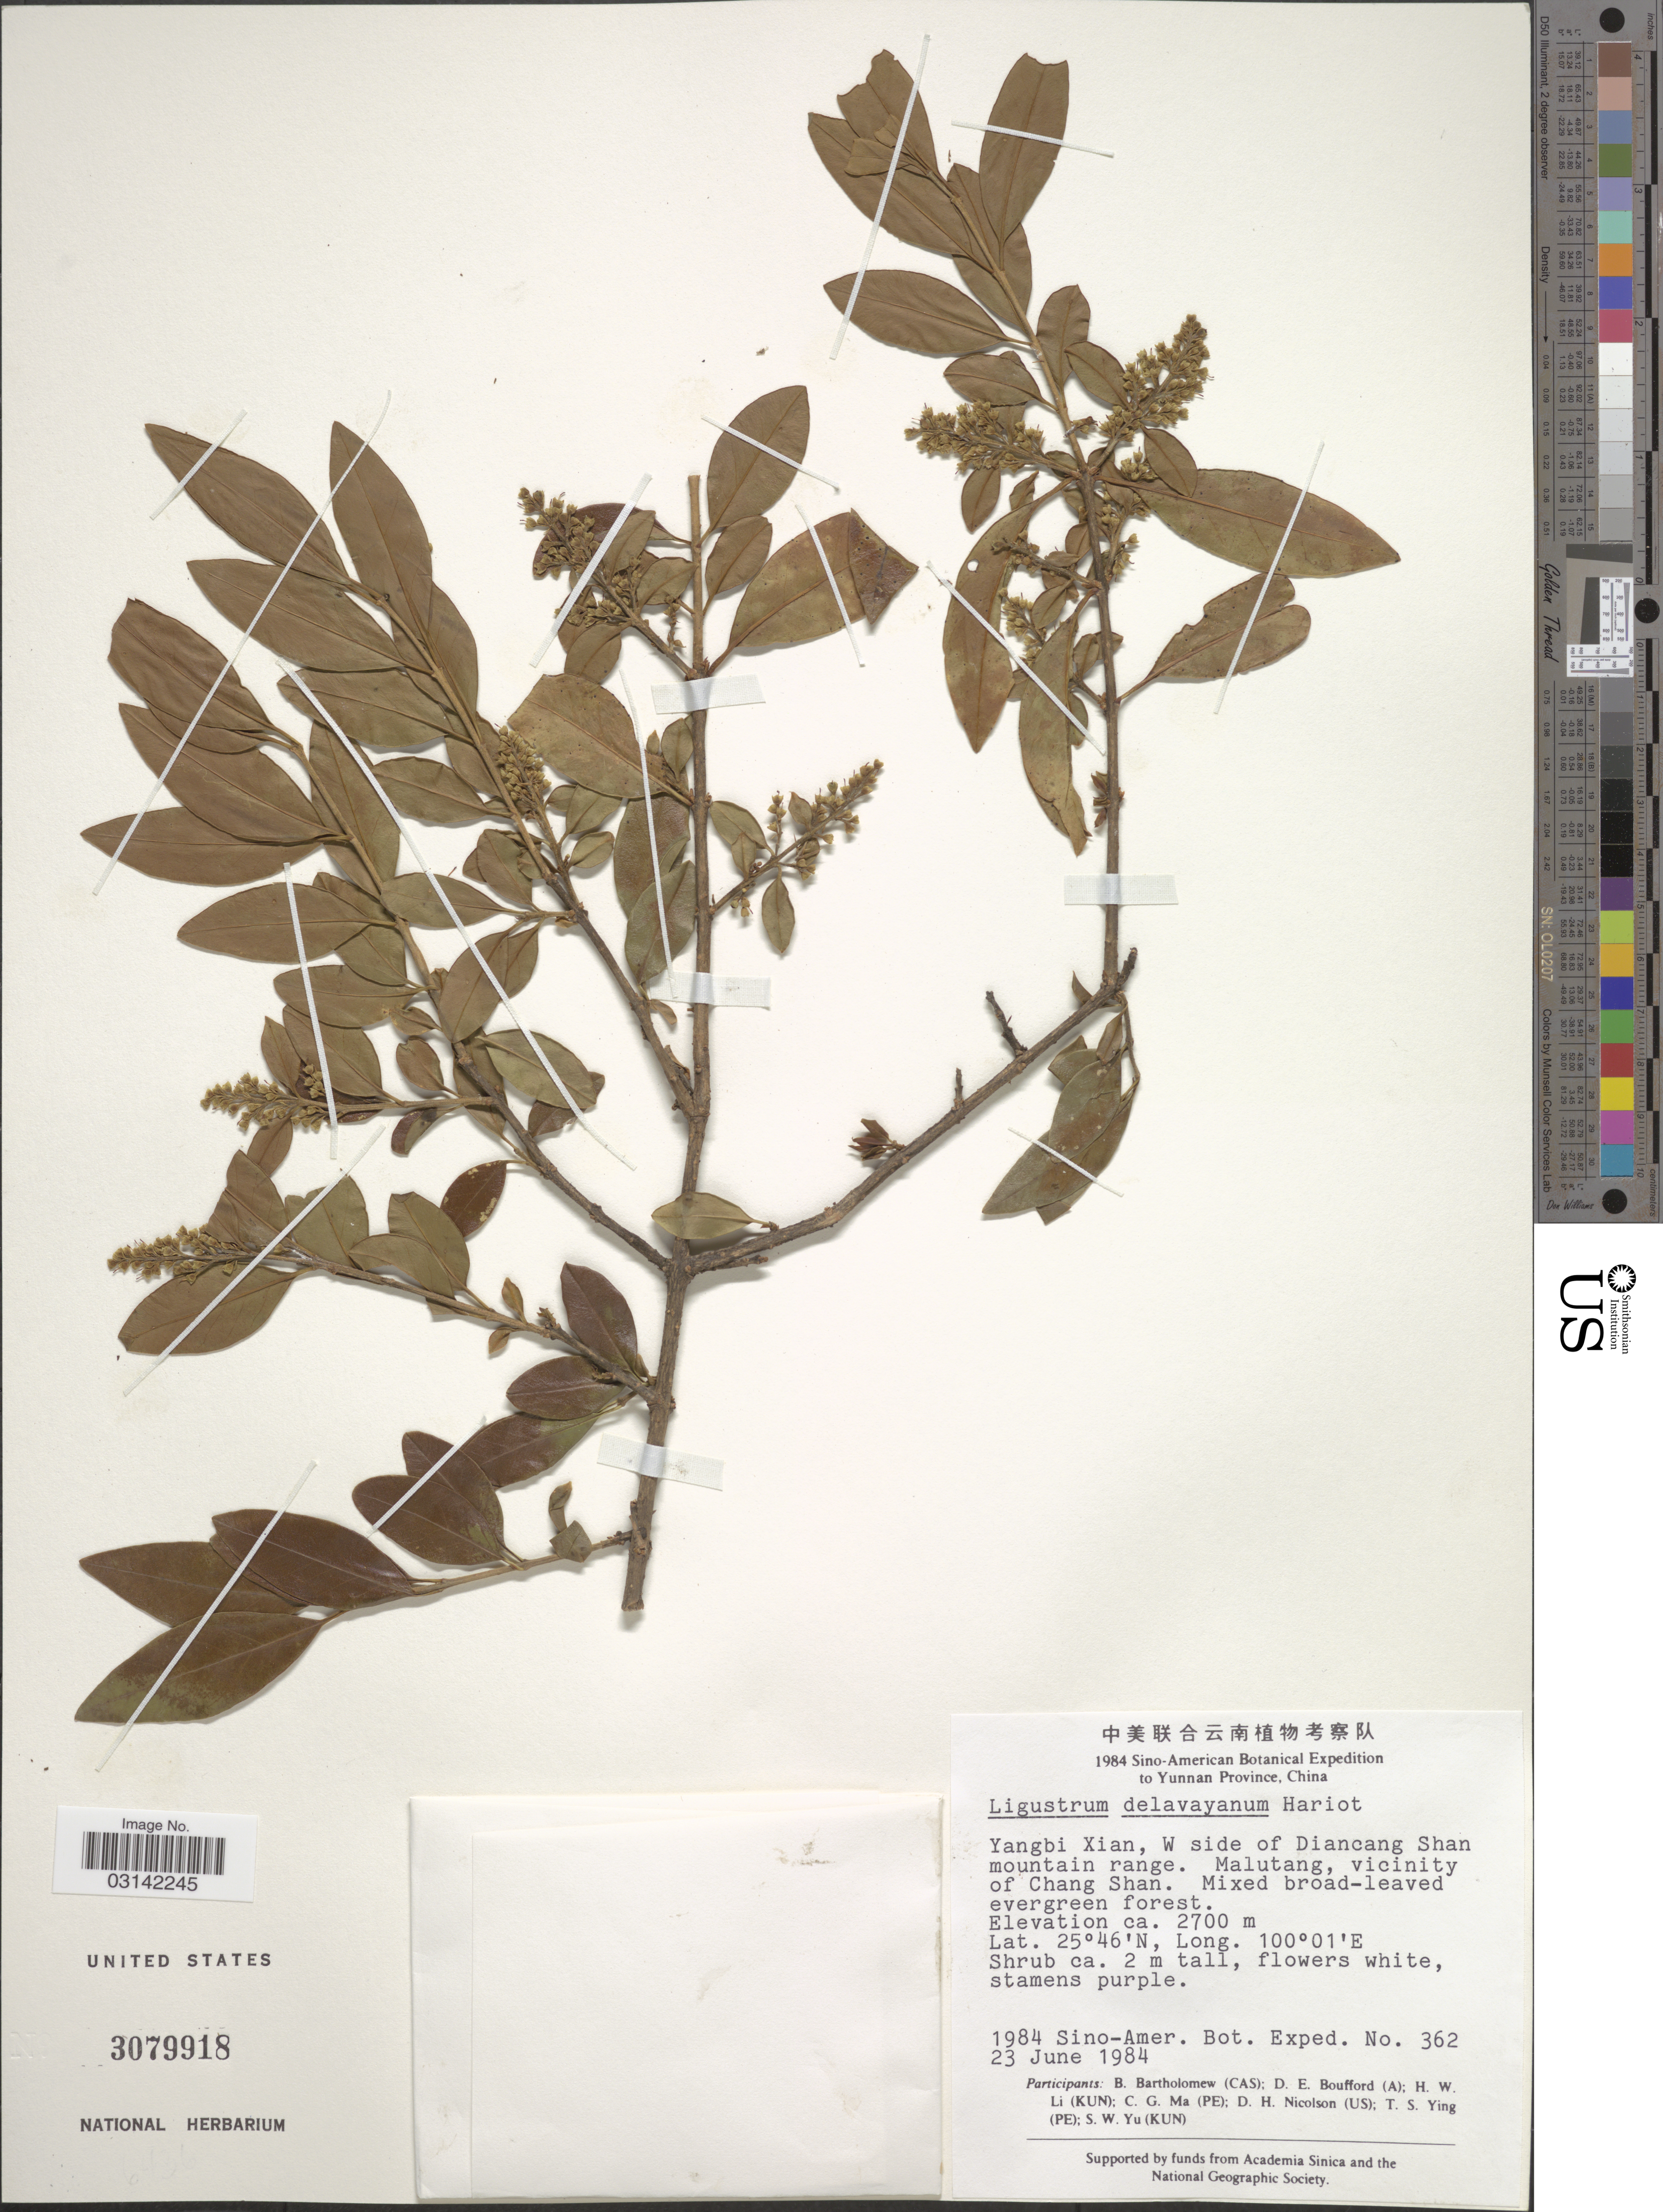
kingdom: Plantae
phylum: Tracheophyta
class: Magnoliopsida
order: Lamiales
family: Oleaceae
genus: Ligustrum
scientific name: Ligustrum delavayanum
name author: Har.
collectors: Sino-Amer. Bot. Exped. 1984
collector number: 362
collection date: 1984-06-23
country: China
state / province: Yunnan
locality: Yangbi Xian, W side of Diancang Shan mountain range. Malutang, vicinity of Chang Shan.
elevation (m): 2700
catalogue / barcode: US 3079918